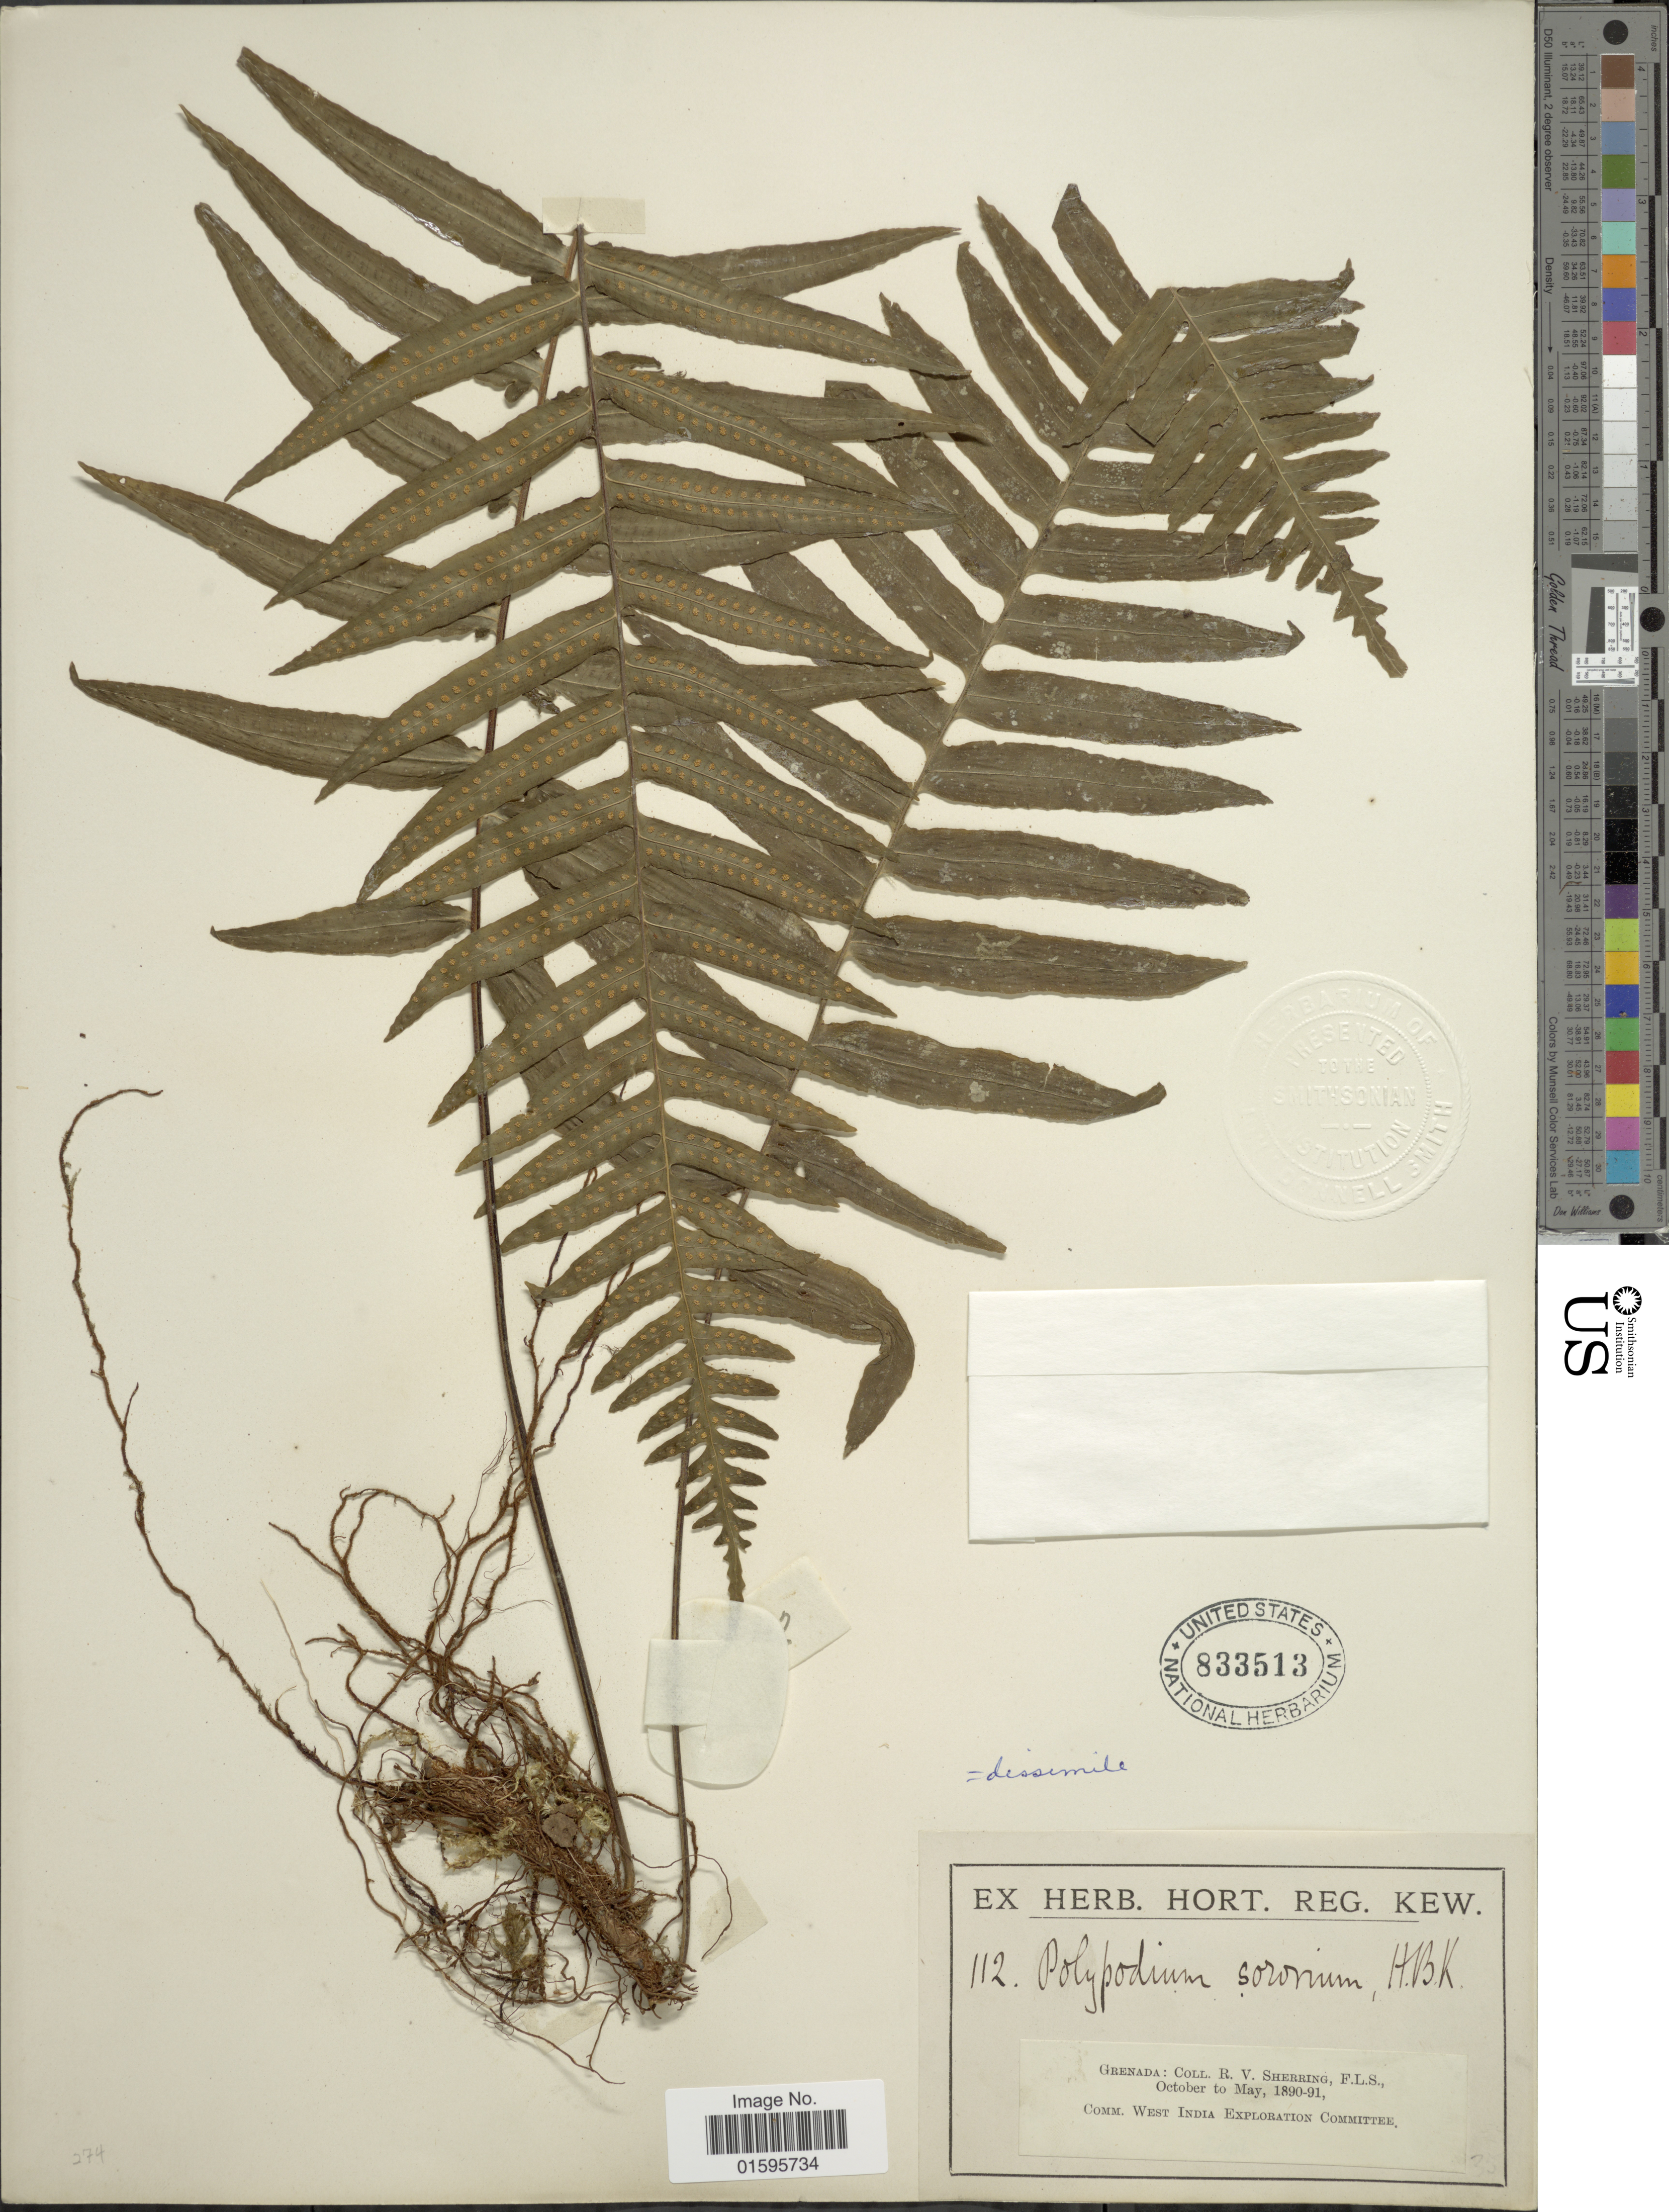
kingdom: Plantae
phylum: Tracheophyta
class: Polypodiopsida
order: Polypodiales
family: Polypodiaceae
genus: Polypodium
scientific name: Polypodium dulce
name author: Poir.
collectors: R. Sherring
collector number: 112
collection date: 1890-10/1891-05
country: Grenada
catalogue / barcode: US 83513